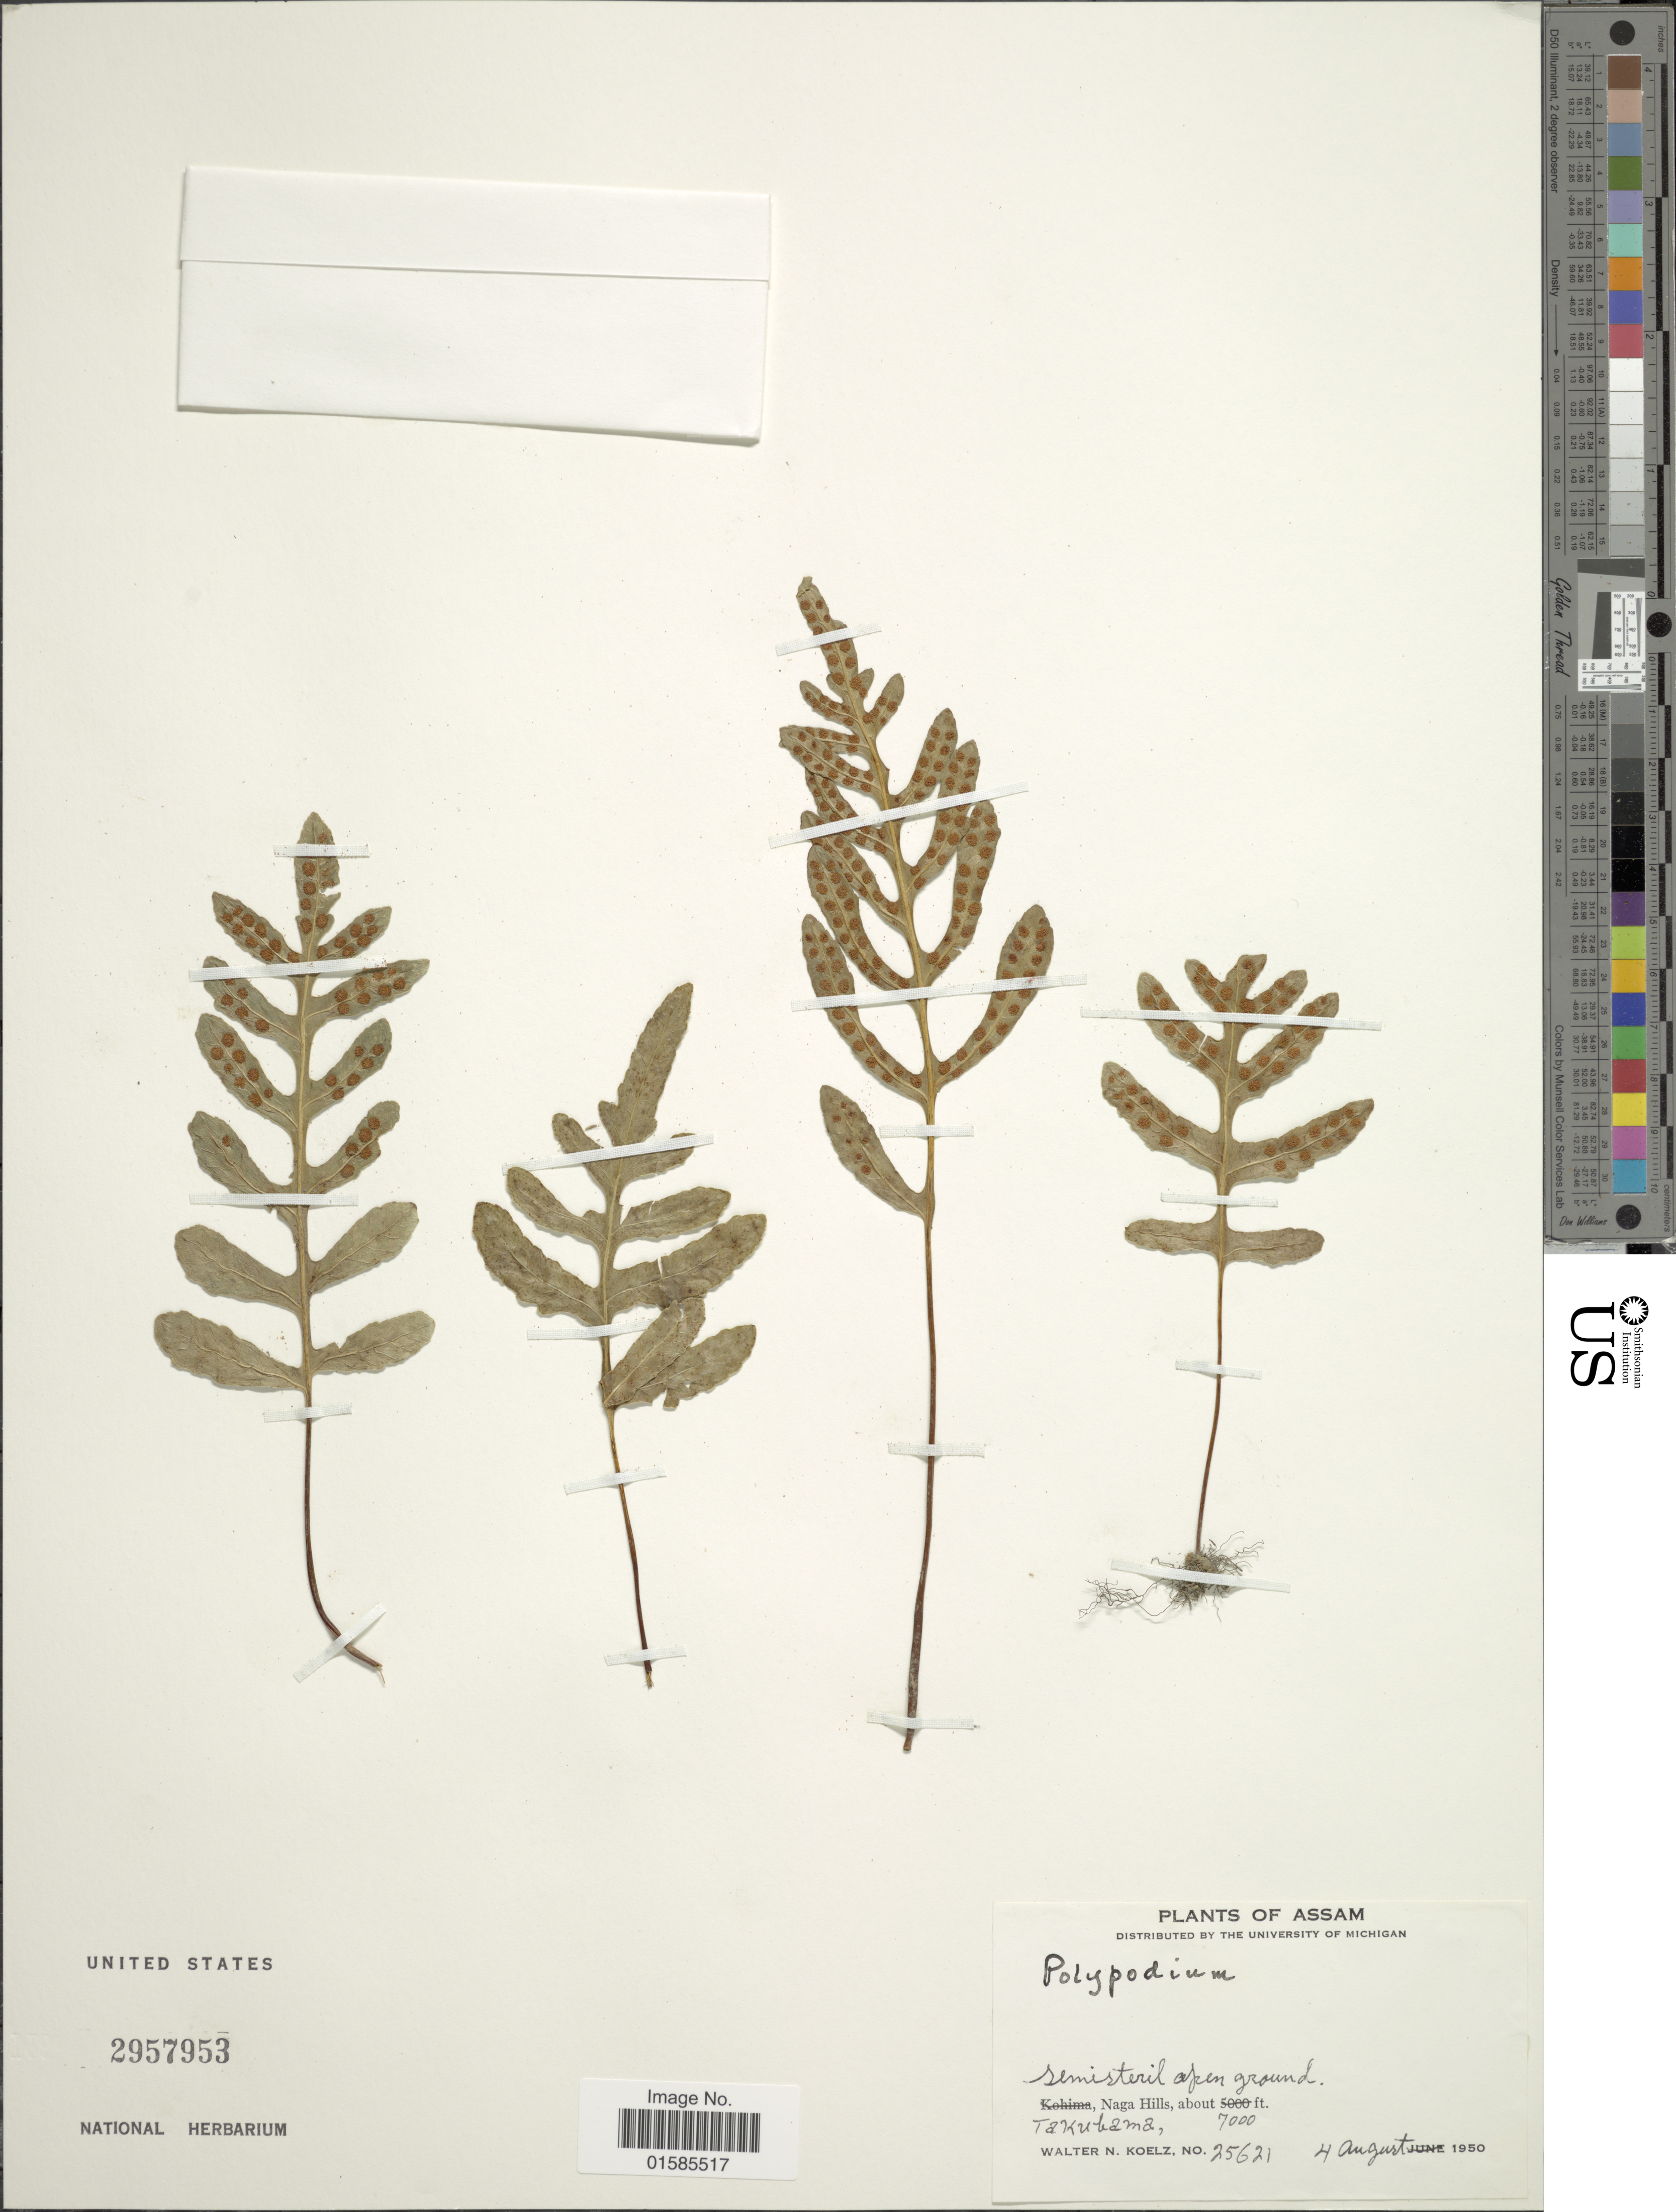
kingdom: Plantae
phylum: Tracheophyta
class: Polypodiopsida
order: Polypodiales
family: Polypodiaceae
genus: Leptochilus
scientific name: Leptochilus sp.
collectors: W. N. Koelz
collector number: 25621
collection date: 1950-08-04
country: India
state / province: Assam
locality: Assam, India, Takubama, Naga Hills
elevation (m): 2134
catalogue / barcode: US 2957953